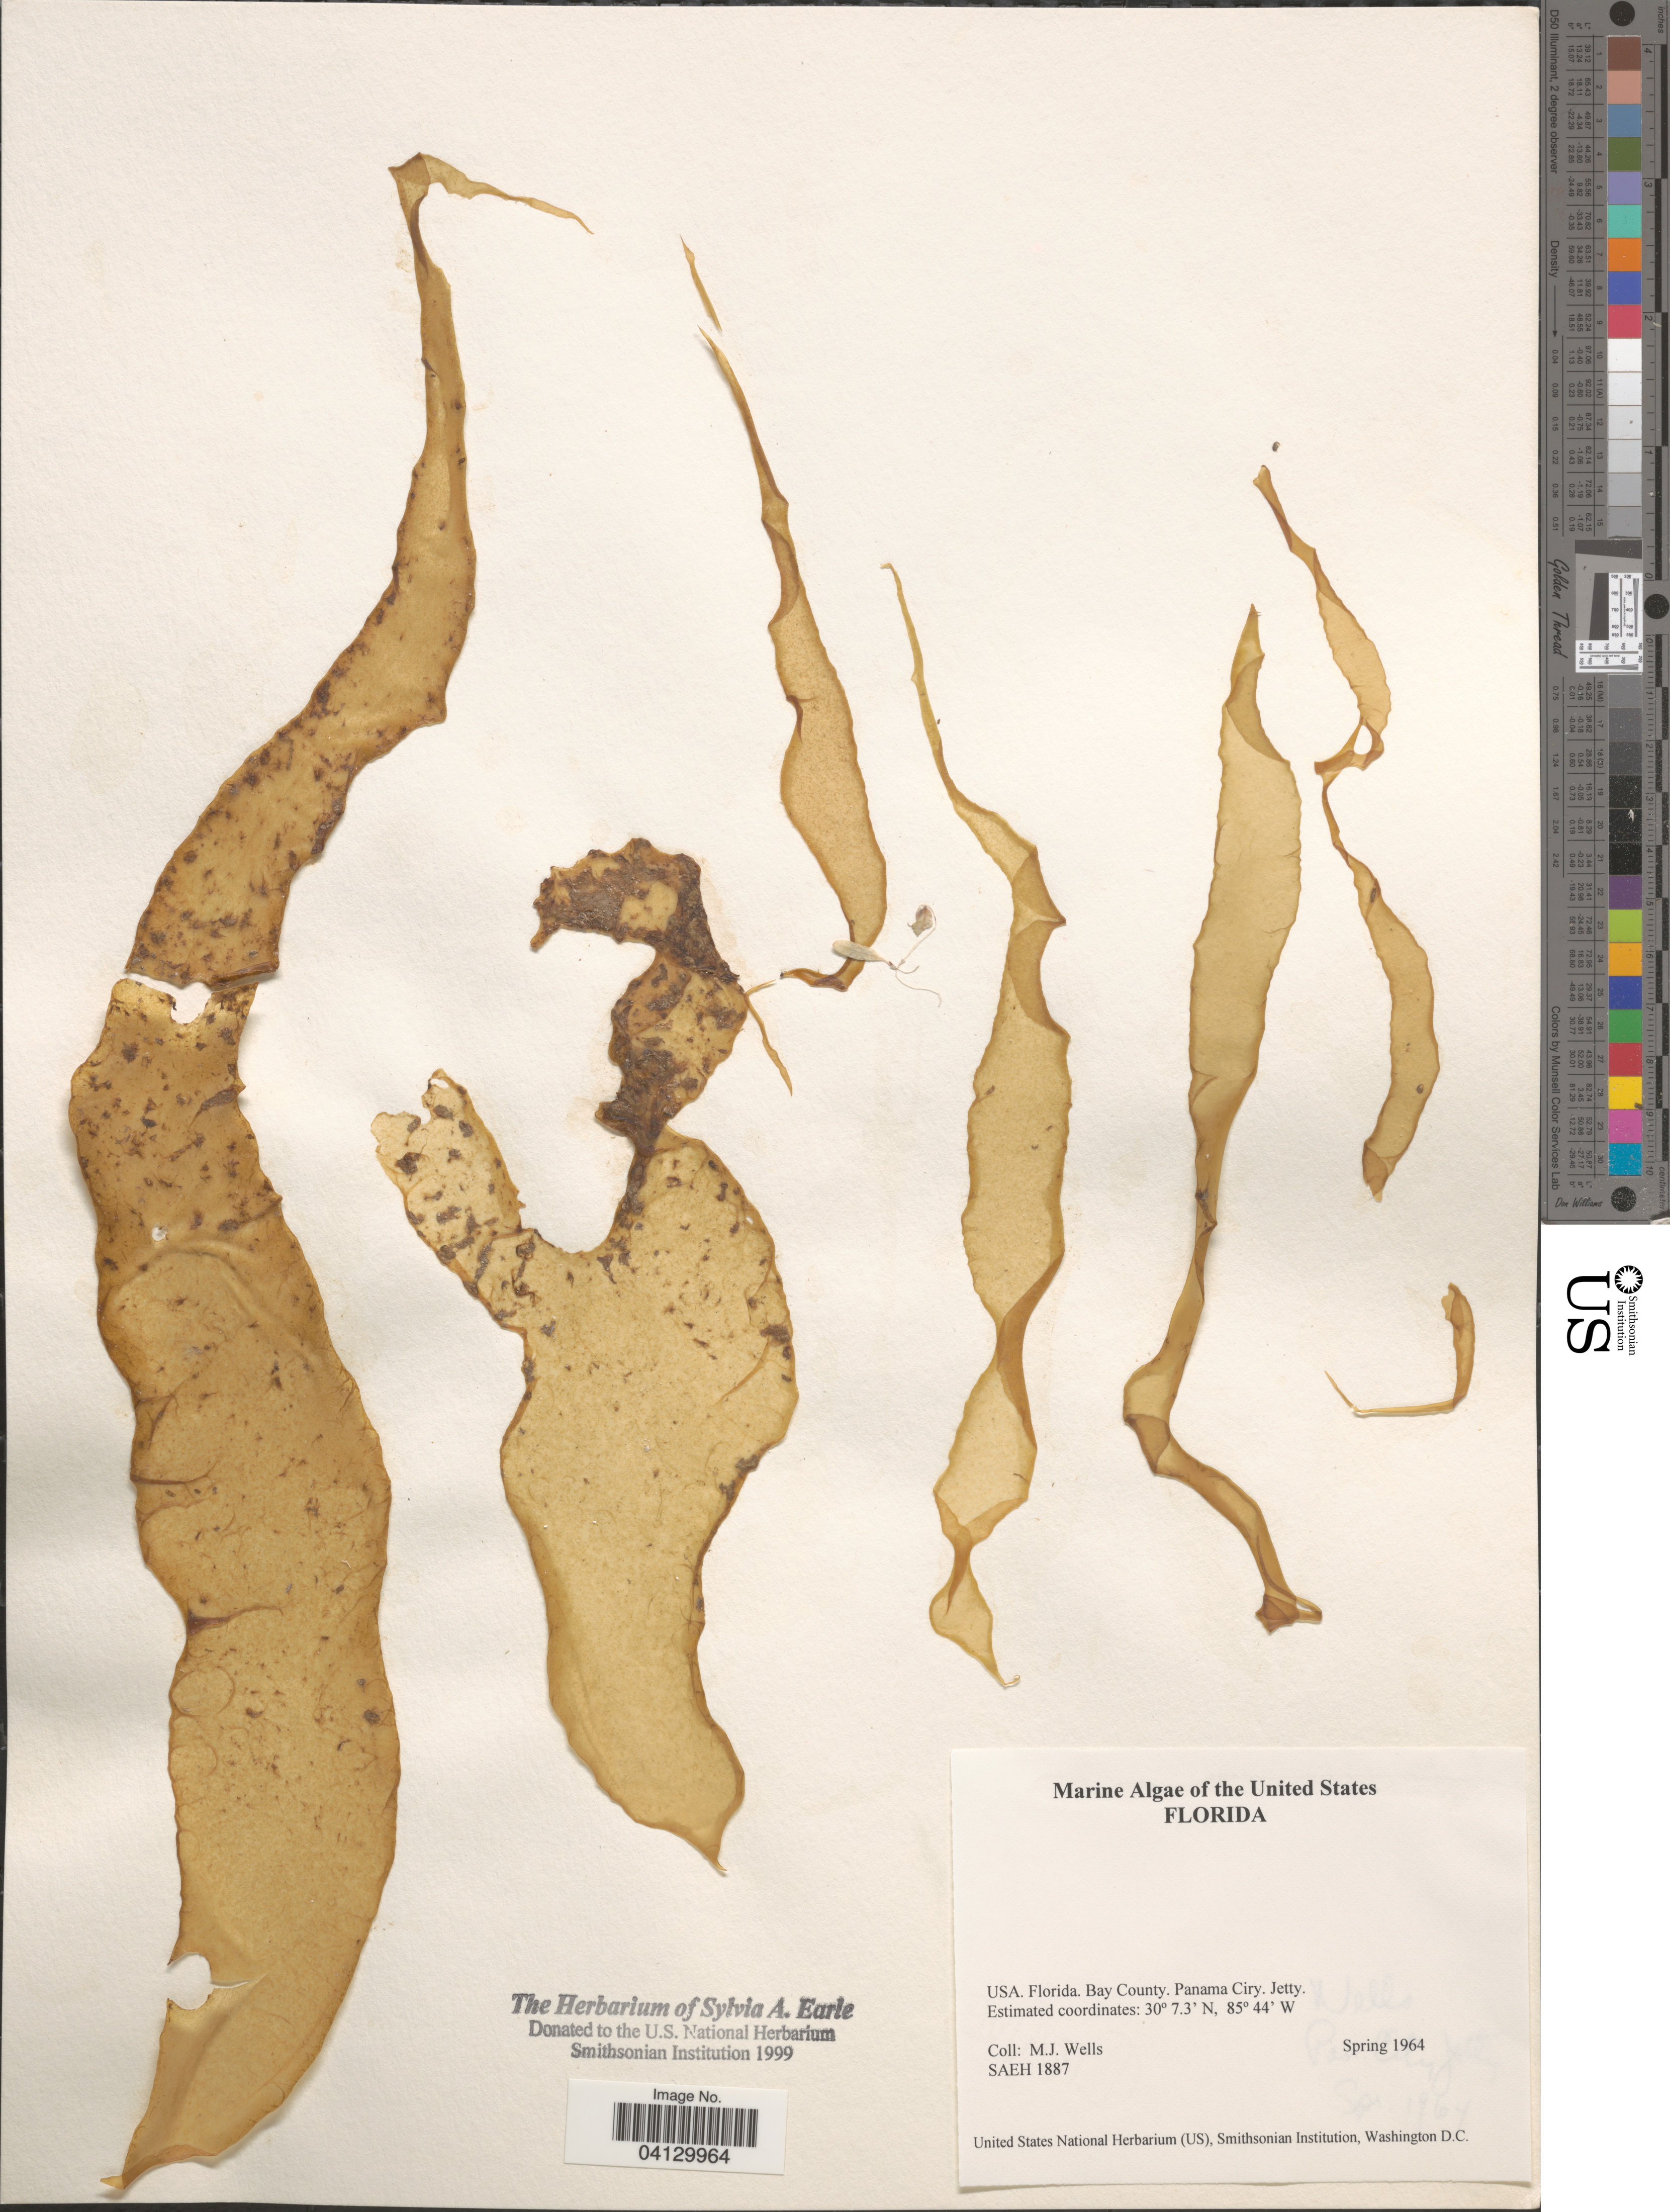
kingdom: Plantae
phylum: Rhodophyta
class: Florideophyceae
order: Corallinales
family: Corallinaceae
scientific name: Crustose Coralline Algae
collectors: M. Wells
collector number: SAEH1887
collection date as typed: Spring 1964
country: United States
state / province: Florida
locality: Bay County. Panama Ciry. Jetty.